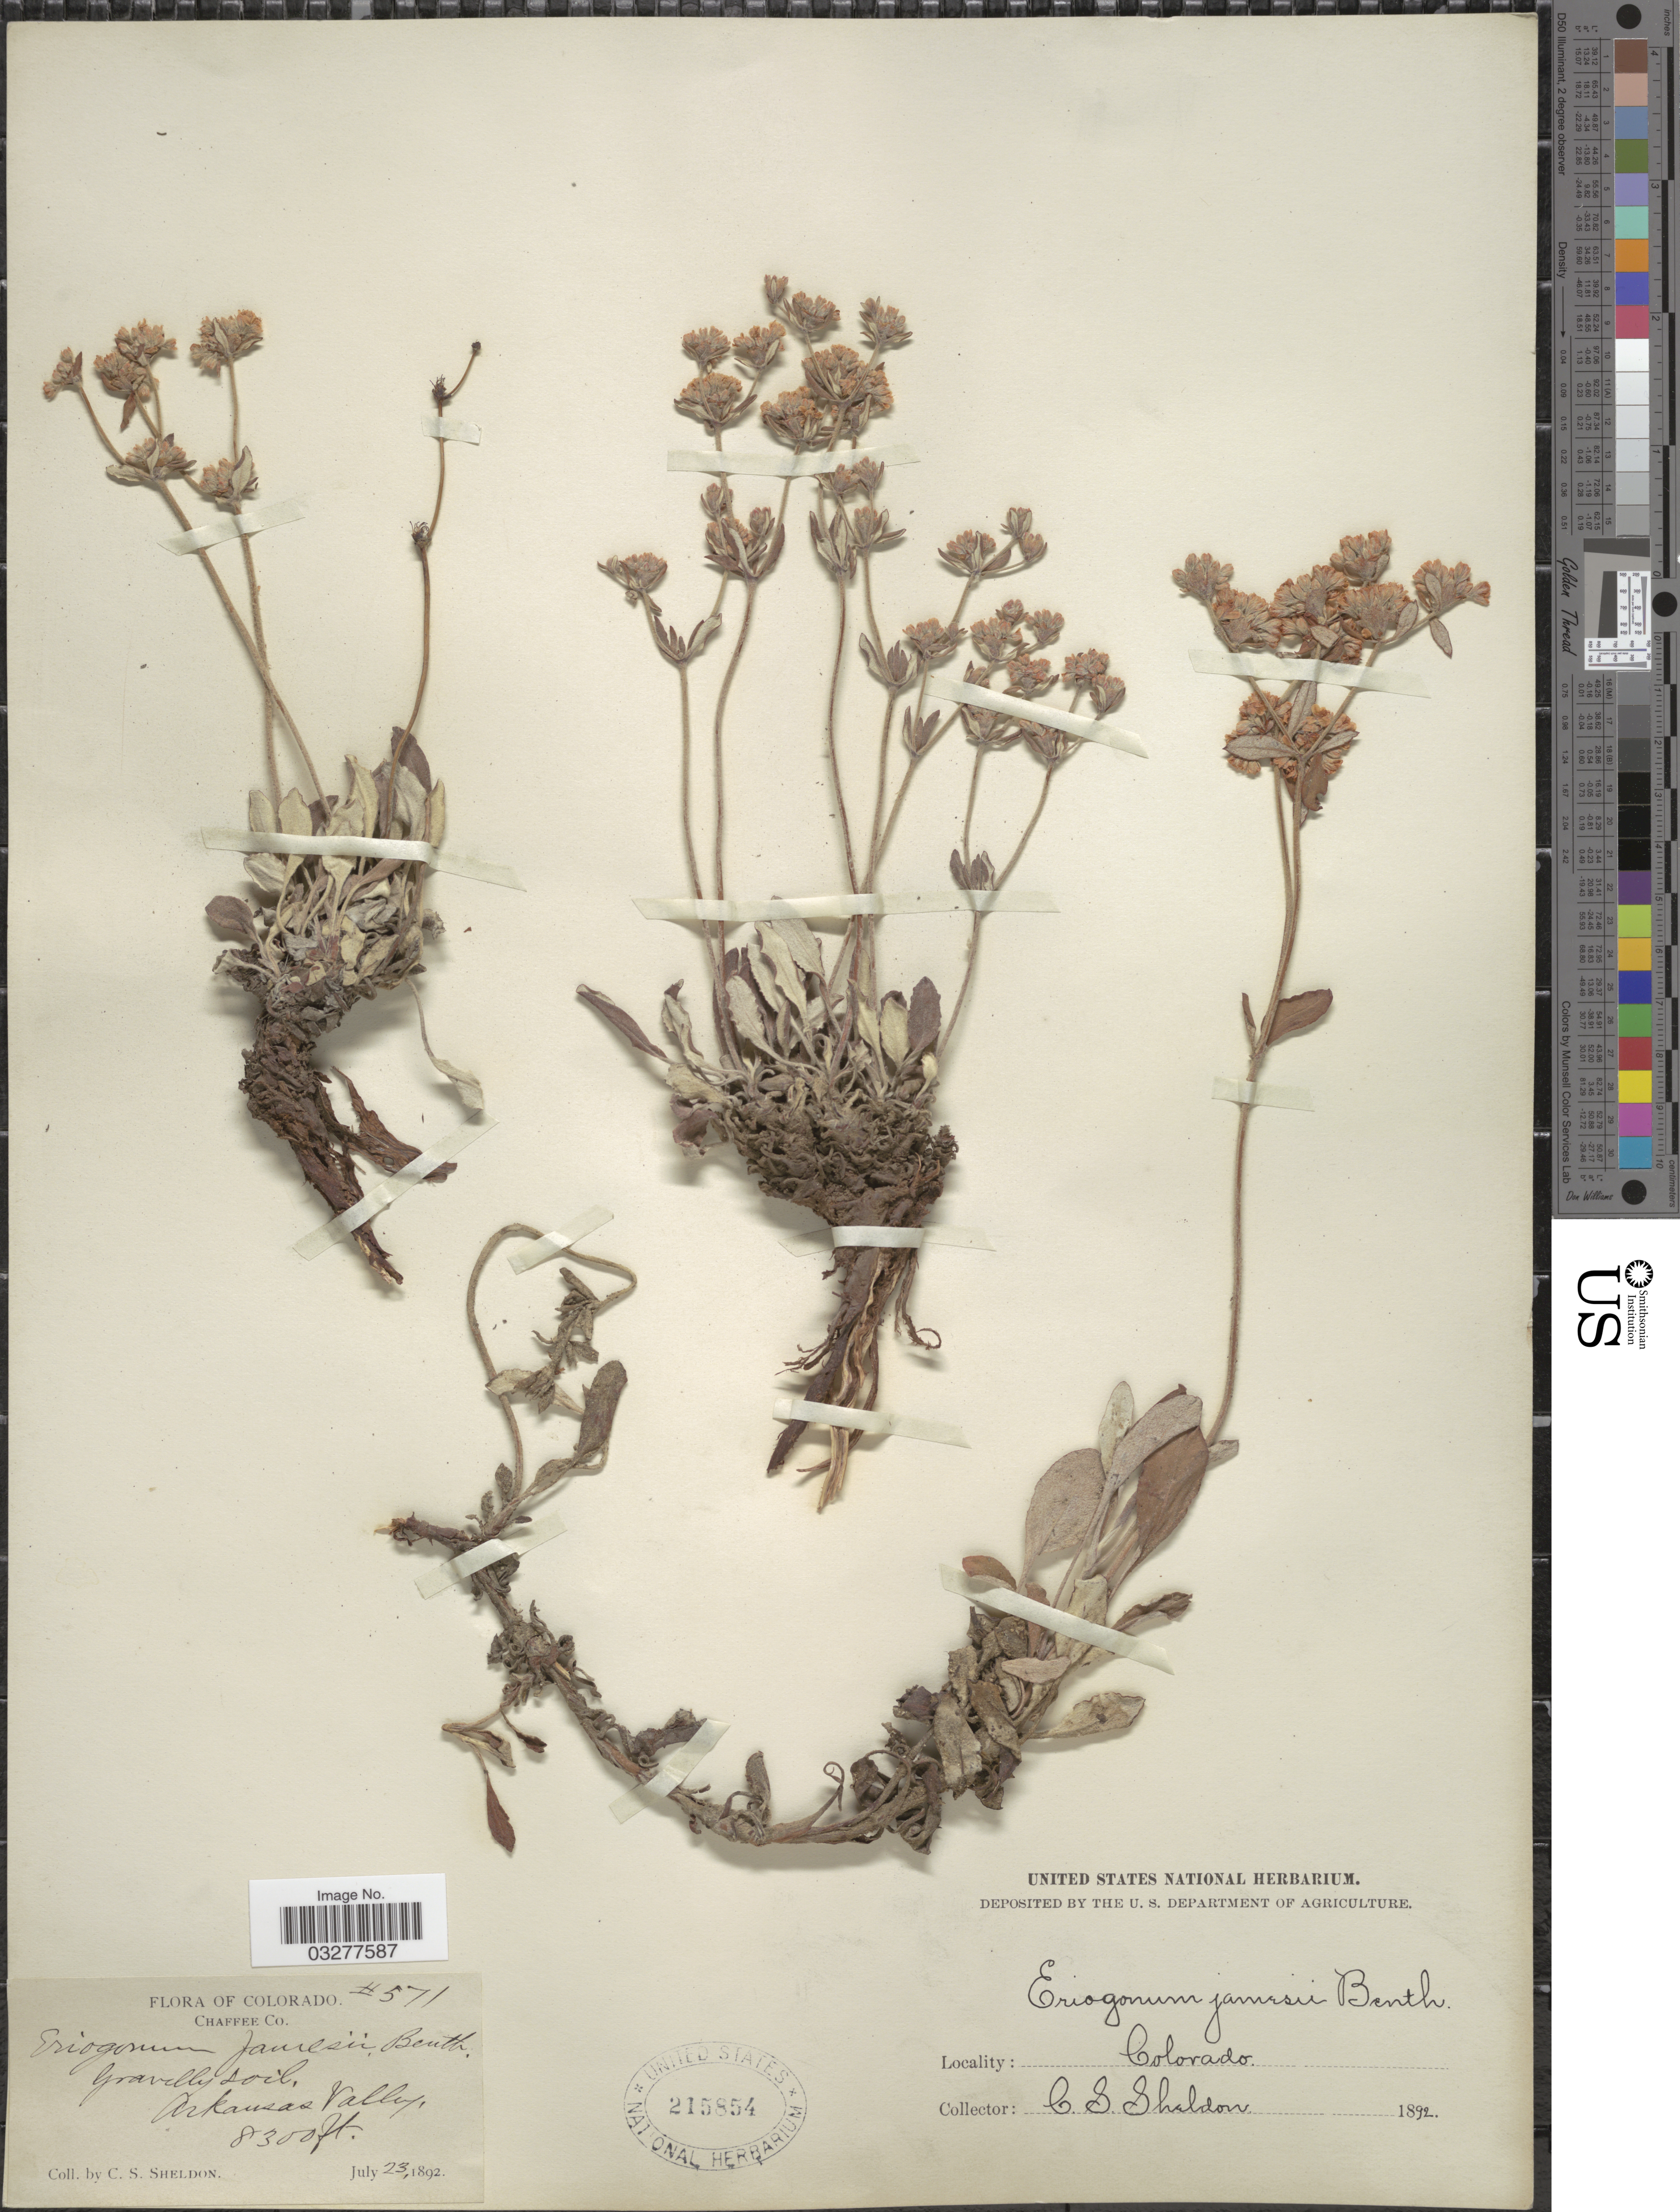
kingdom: Plantae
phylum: Tracheophyta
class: Magnoliopsida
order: Caryophyllales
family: Polygonaceae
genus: Eriogonum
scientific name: Eriogonum jamesii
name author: Benth.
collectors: C. S. Sheldon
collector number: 571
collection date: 1892-07-23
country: United States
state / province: Colorado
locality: Chaffee Co., Arkansas Valley.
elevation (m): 2530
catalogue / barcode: US 215854